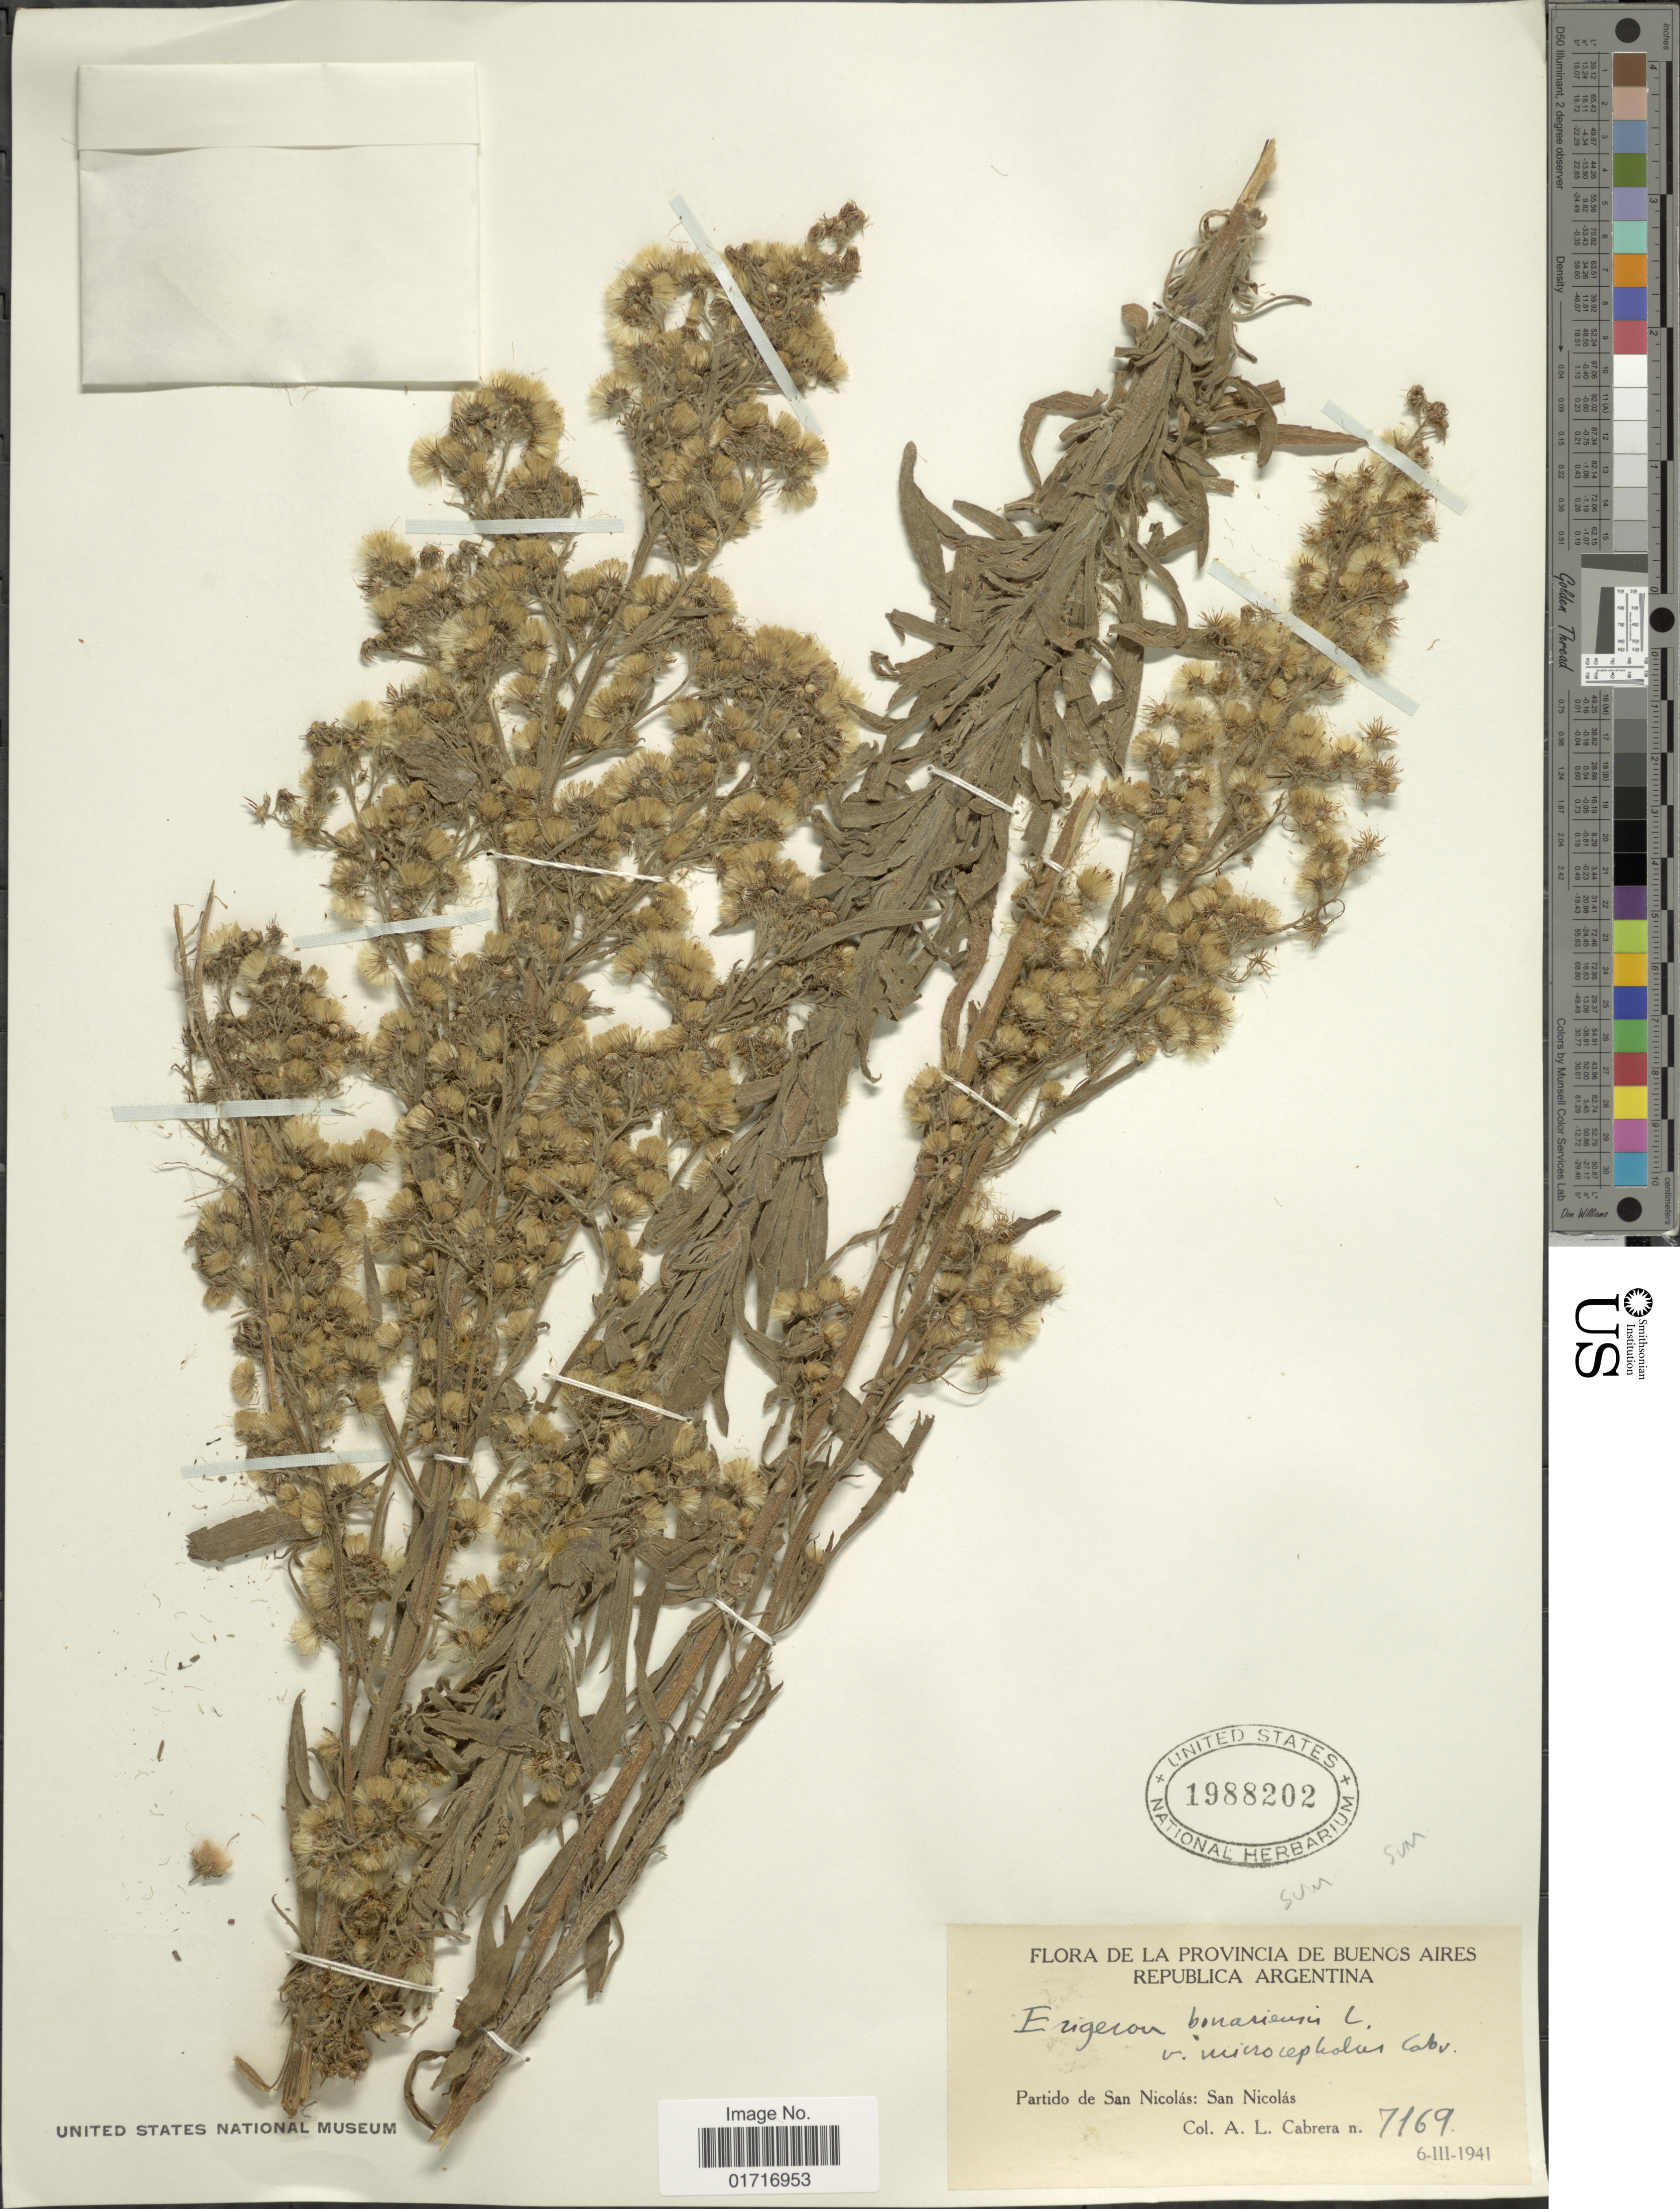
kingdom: Plantae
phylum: Tracheophyta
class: Magnoliopsida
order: Asterales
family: Asteraceae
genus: Conyza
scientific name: Conyza bonariensis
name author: (L.) Cronq.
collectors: A. L. Cabrera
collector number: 7169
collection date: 1941-03-06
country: Argentina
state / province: Buenos Aires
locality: Provincia de Buenos Aires, Republica Argentina, Partido de San Nicolas: San Nicolas.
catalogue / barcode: US 1988202